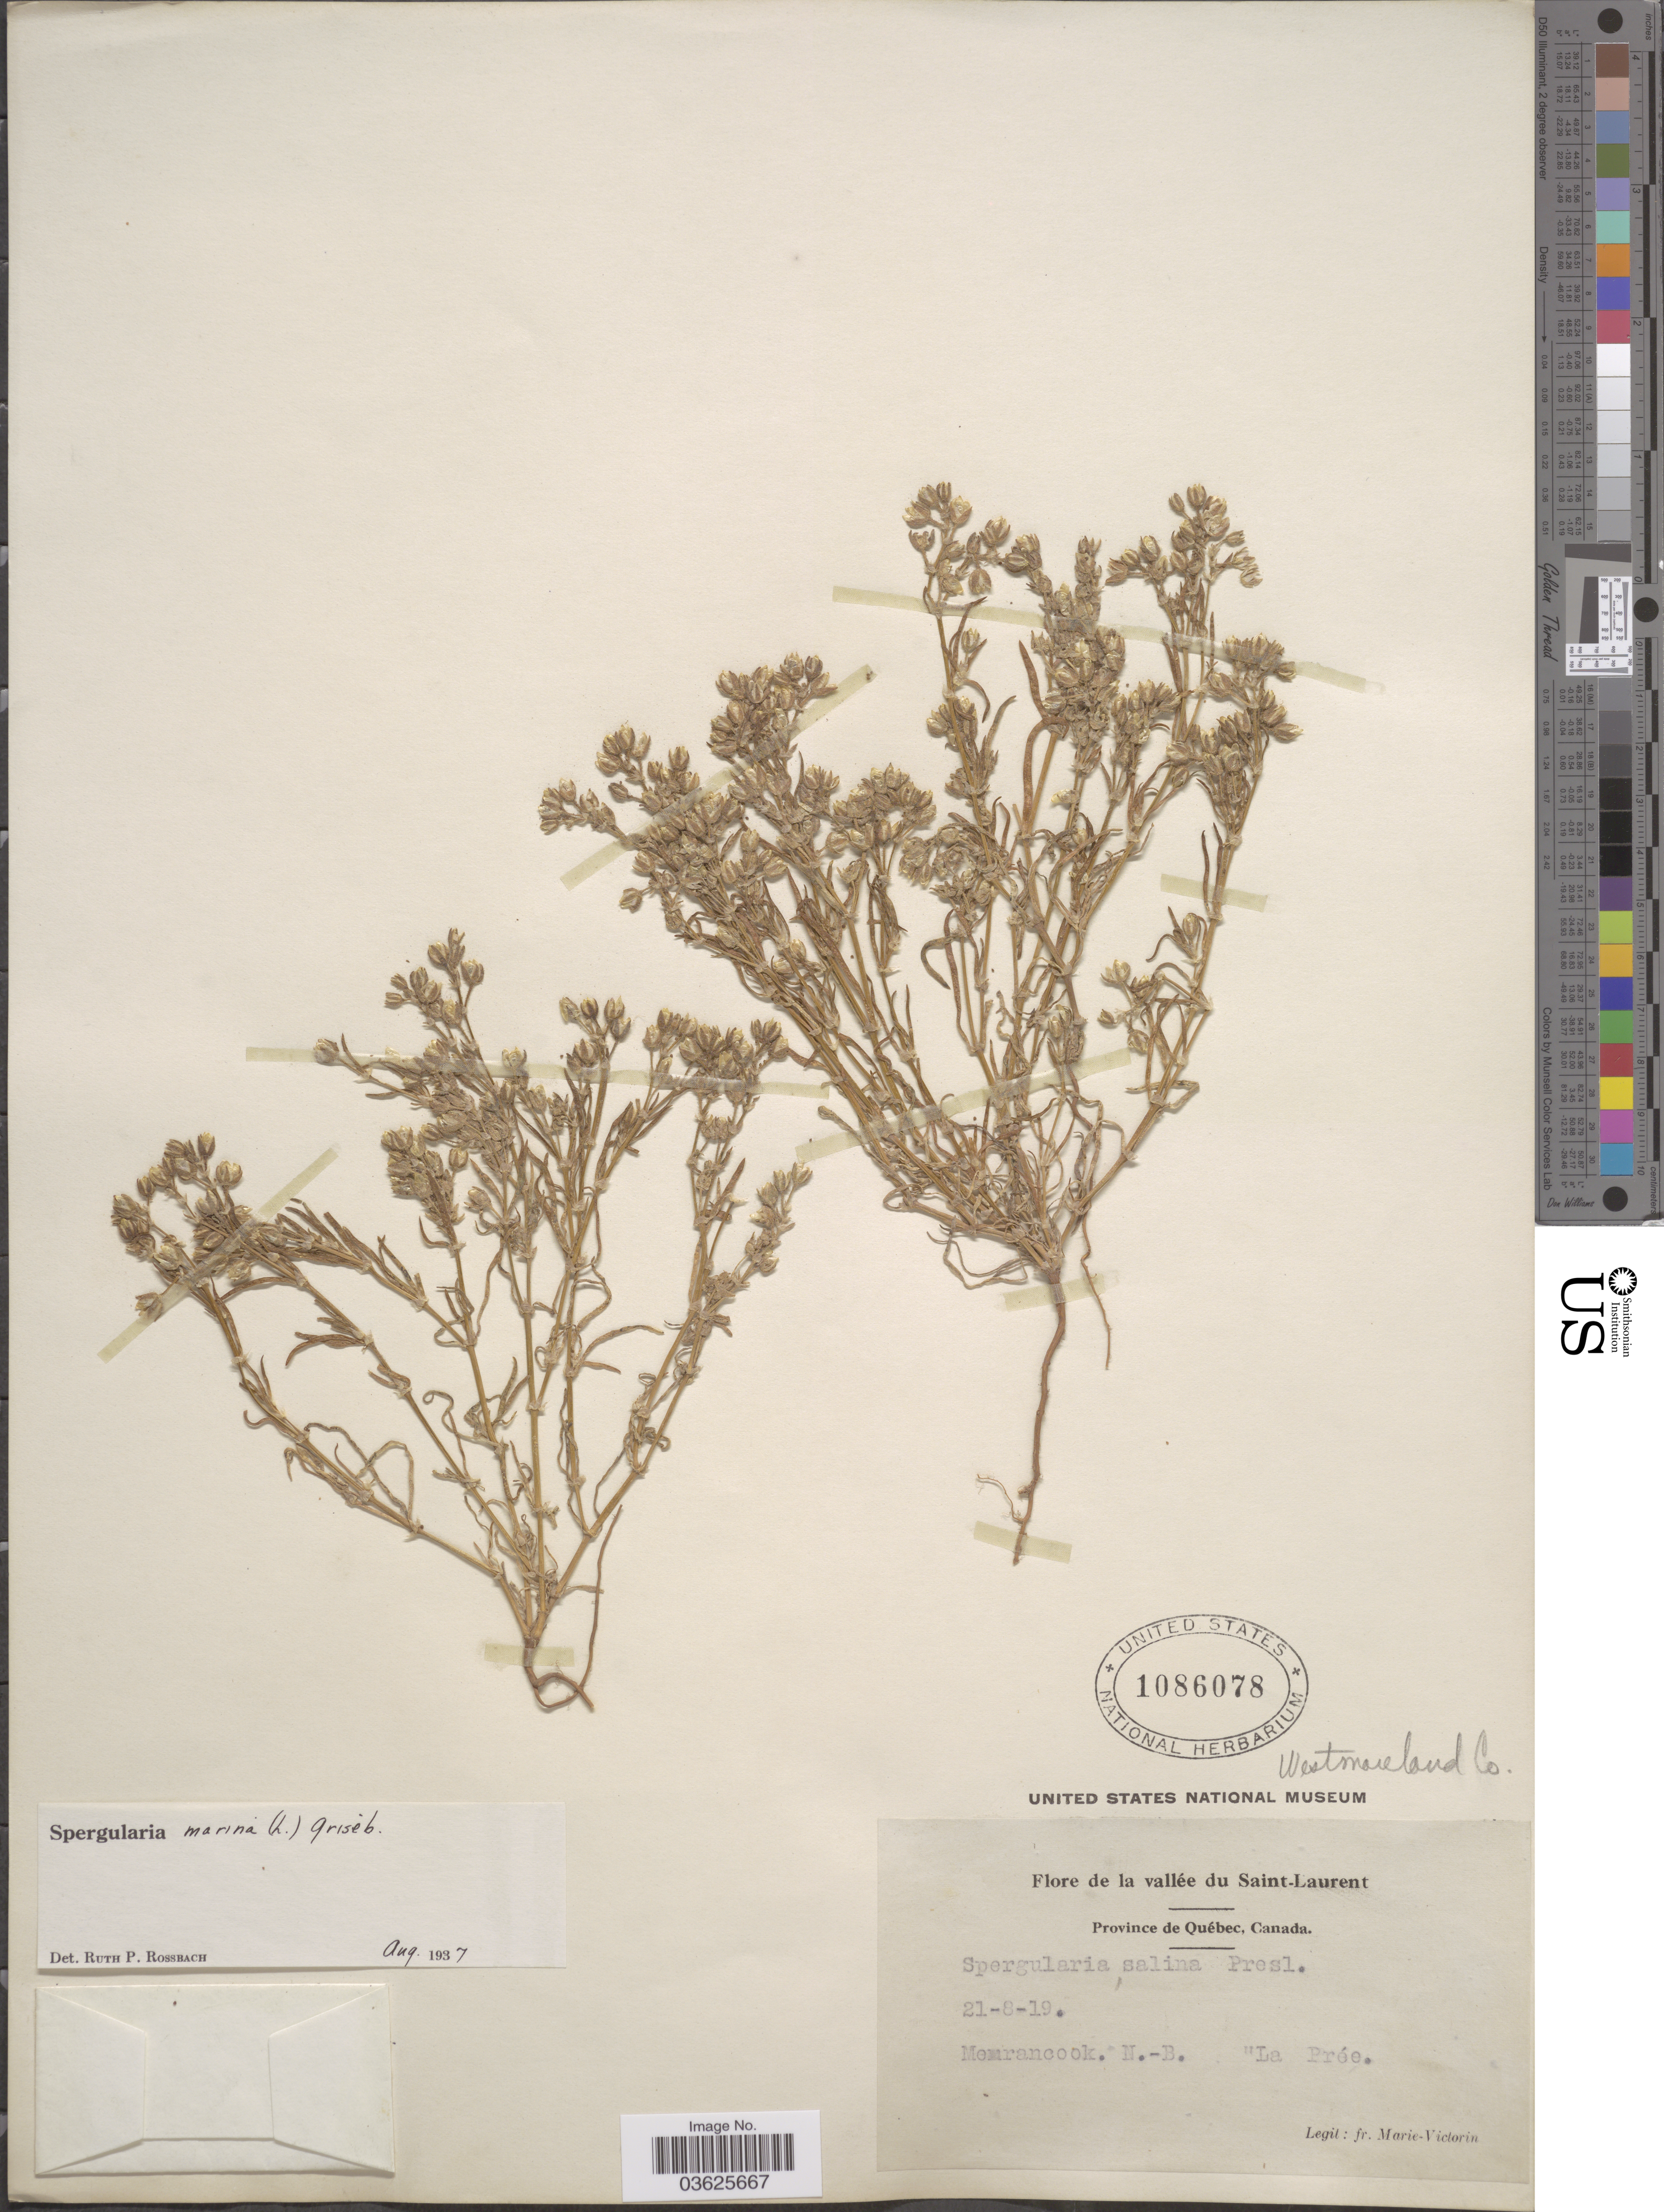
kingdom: Plantae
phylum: Tracheophyta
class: Magnoliopsida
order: Caryophyllales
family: Caryophyllaceae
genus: Spergularia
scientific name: Spergularia marina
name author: (L.) Griseb.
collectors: F. Marie-Victorin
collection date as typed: Transcribed d/m/y: 21/8/19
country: Canada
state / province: New Brunswick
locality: La vallée du Saint-Laurent. Memrancook. N.-B. La Prée. [unsure placement] Westmoreland Co.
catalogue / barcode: US 1086078